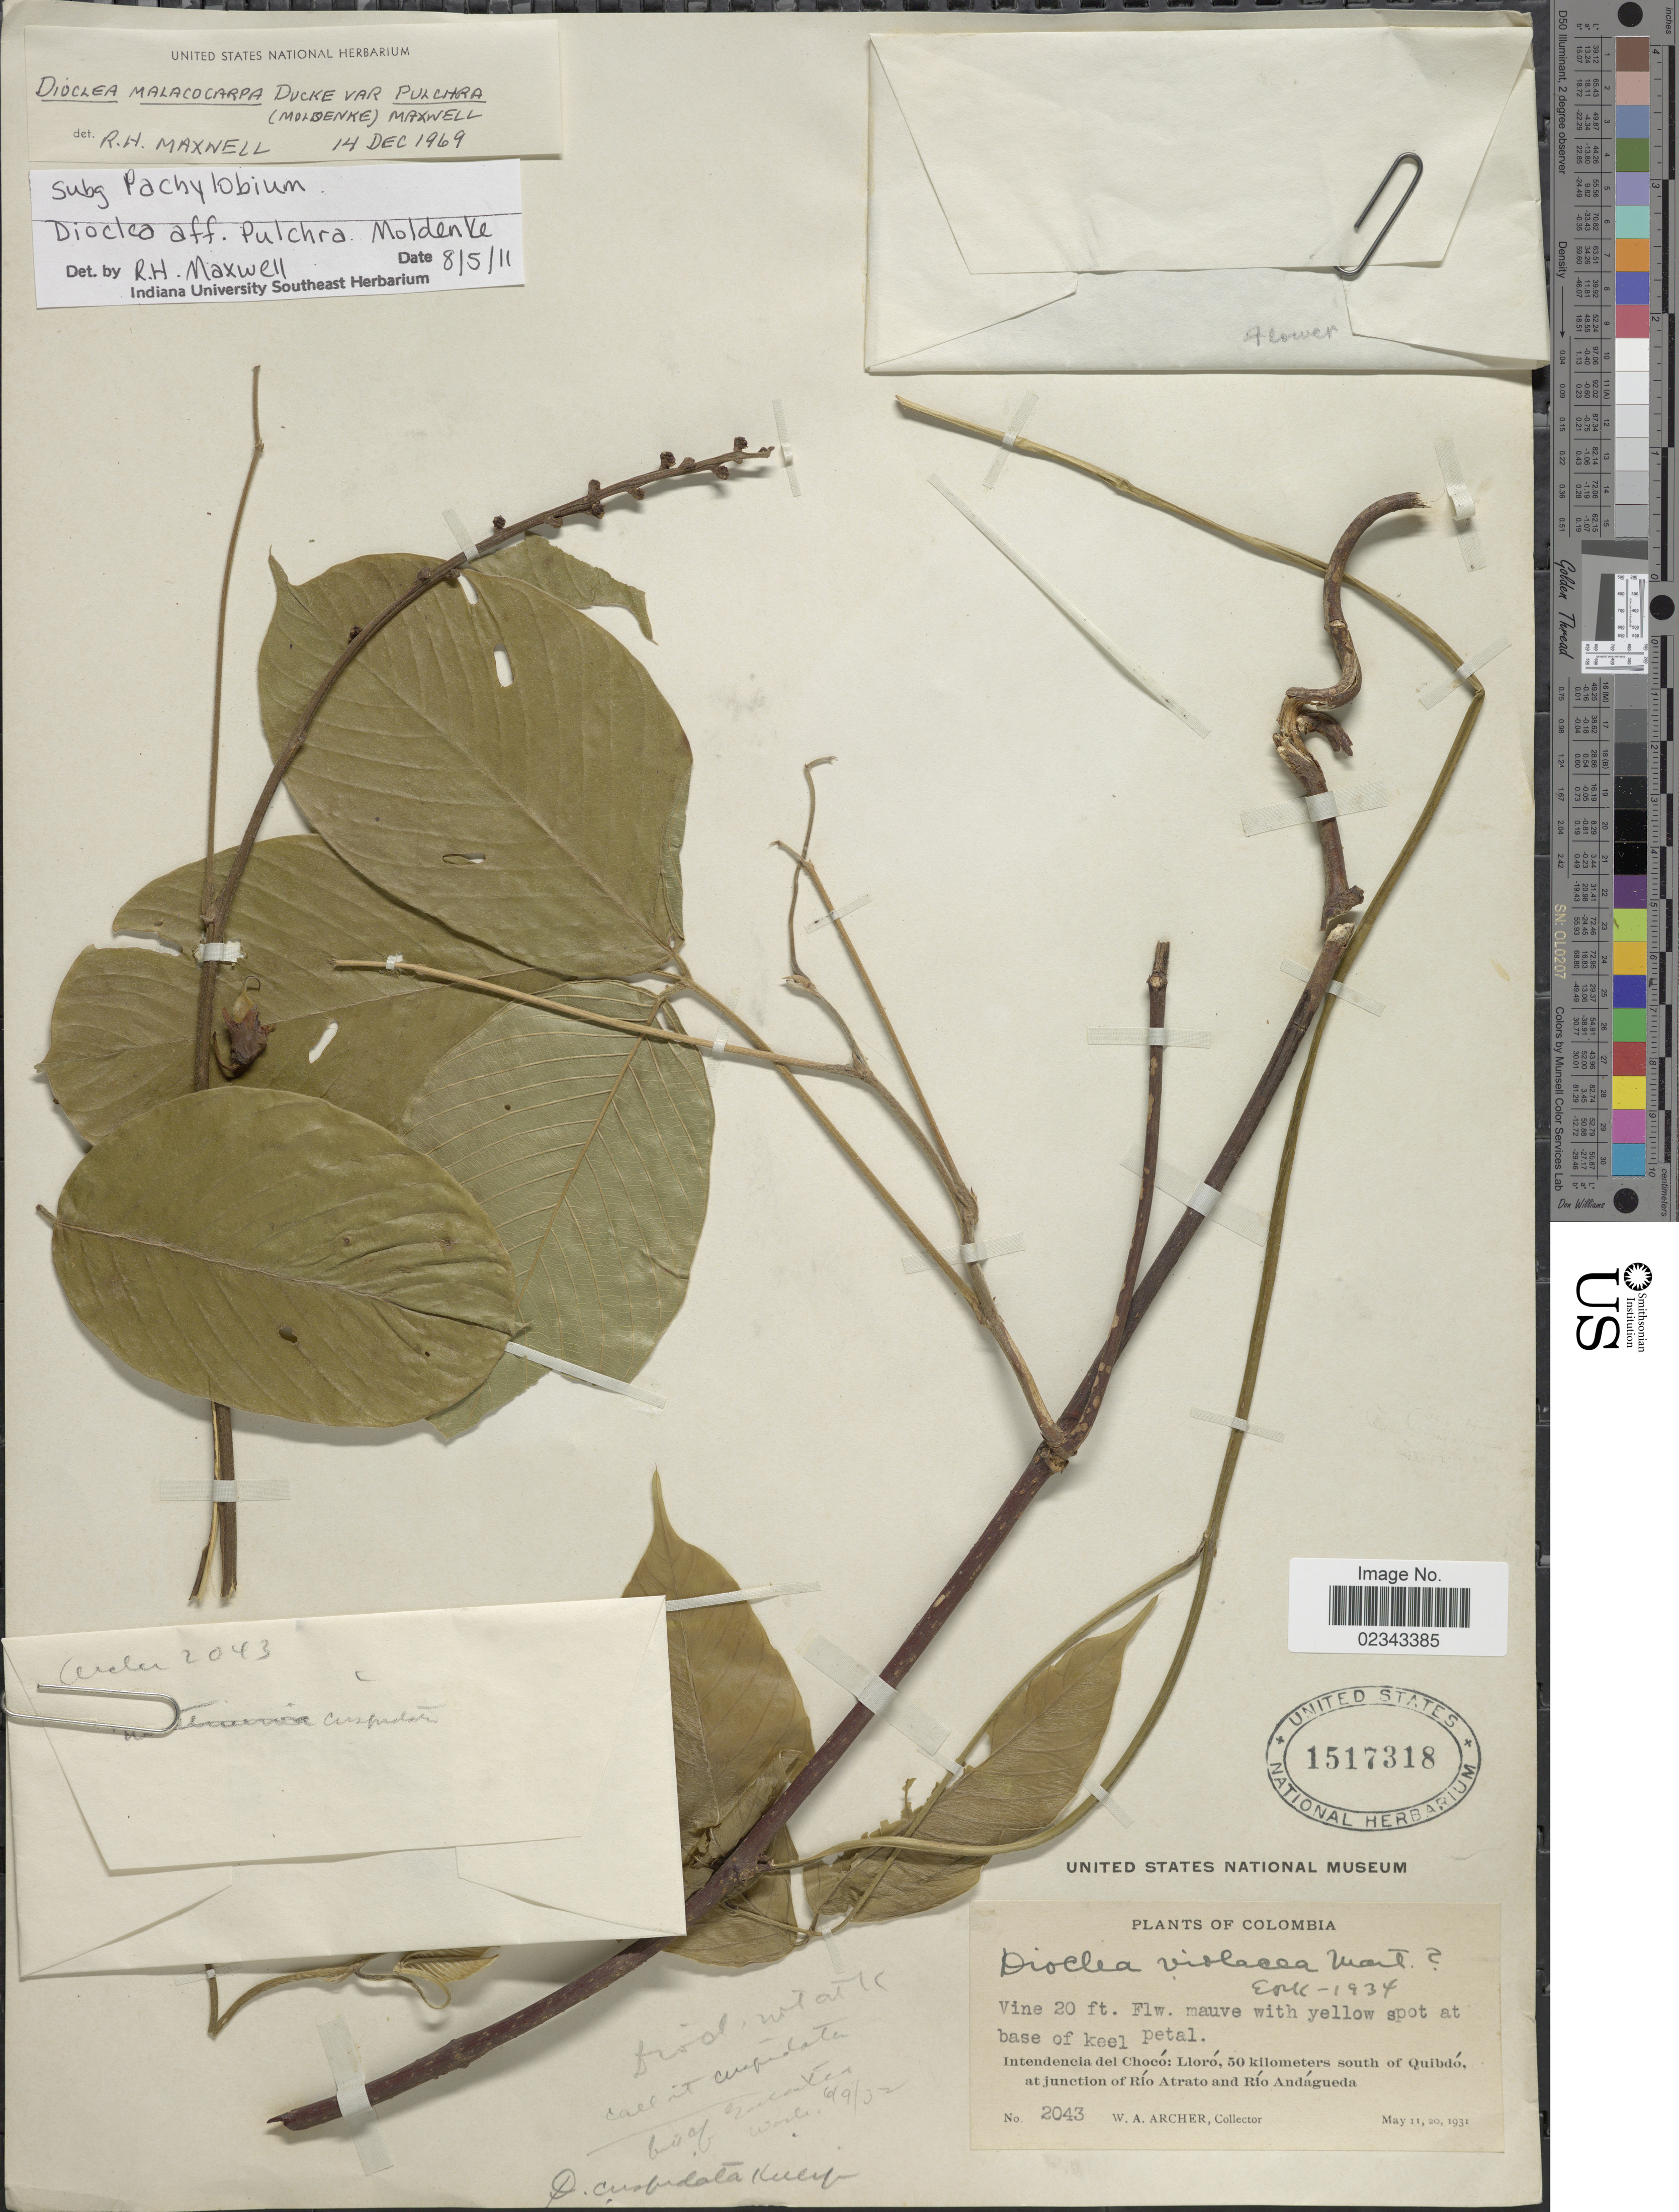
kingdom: Plantae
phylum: Tracheophyta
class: Magnoliopsida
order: Fabales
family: Fabaceae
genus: Dioclea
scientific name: Dioclea sp.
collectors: W. A. Archer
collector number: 2043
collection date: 1931-05-11/1931-05-20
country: Colombia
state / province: Chocó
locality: Intendencia del Chocó: Lloró, 50 kilometers south of Quibdó, at junction of Río Atrato and Río Andágueda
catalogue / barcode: US 1517318